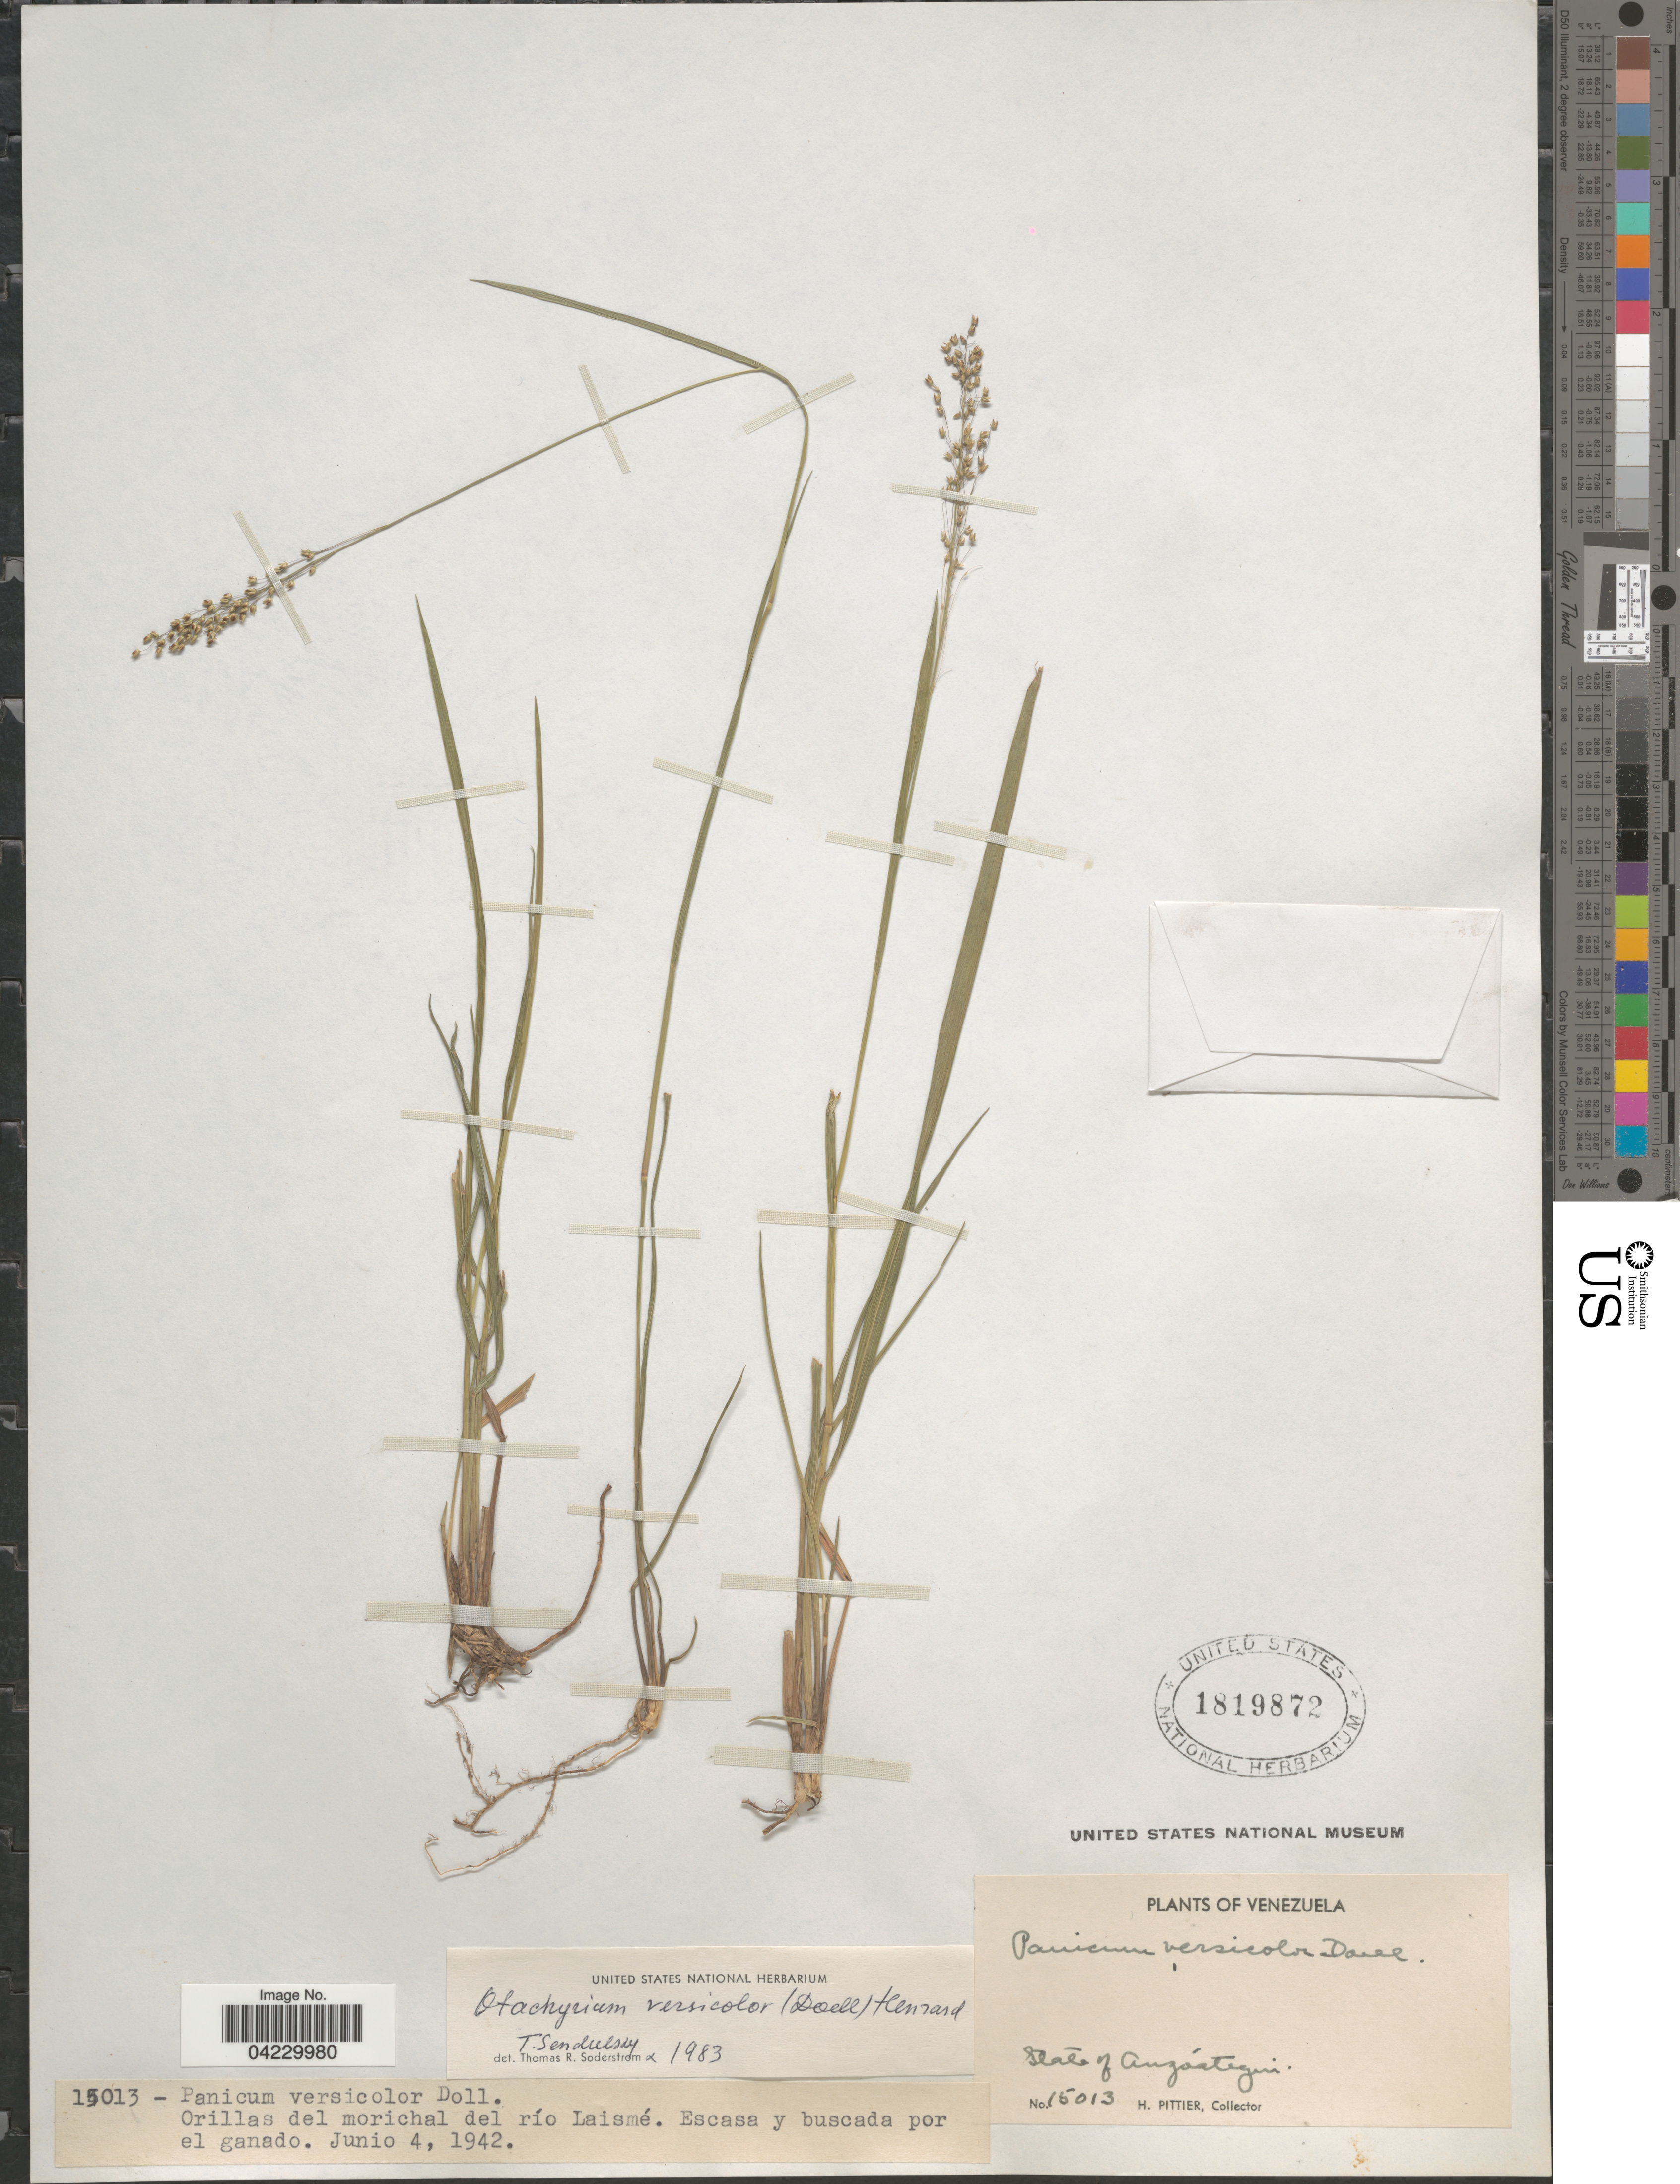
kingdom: Plantae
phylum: Tracheophyta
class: Liliopsida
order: Poales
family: Poaceae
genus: Otachyrium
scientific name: Otachyrium versicolor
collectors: H. F. Pittier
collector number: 15013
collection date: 1942-06-04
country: Venezuela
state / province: Anzoategui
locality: Orillas del morichal del río Laismé. Escasa y buscada por el ganado.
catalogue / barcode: US 1819872